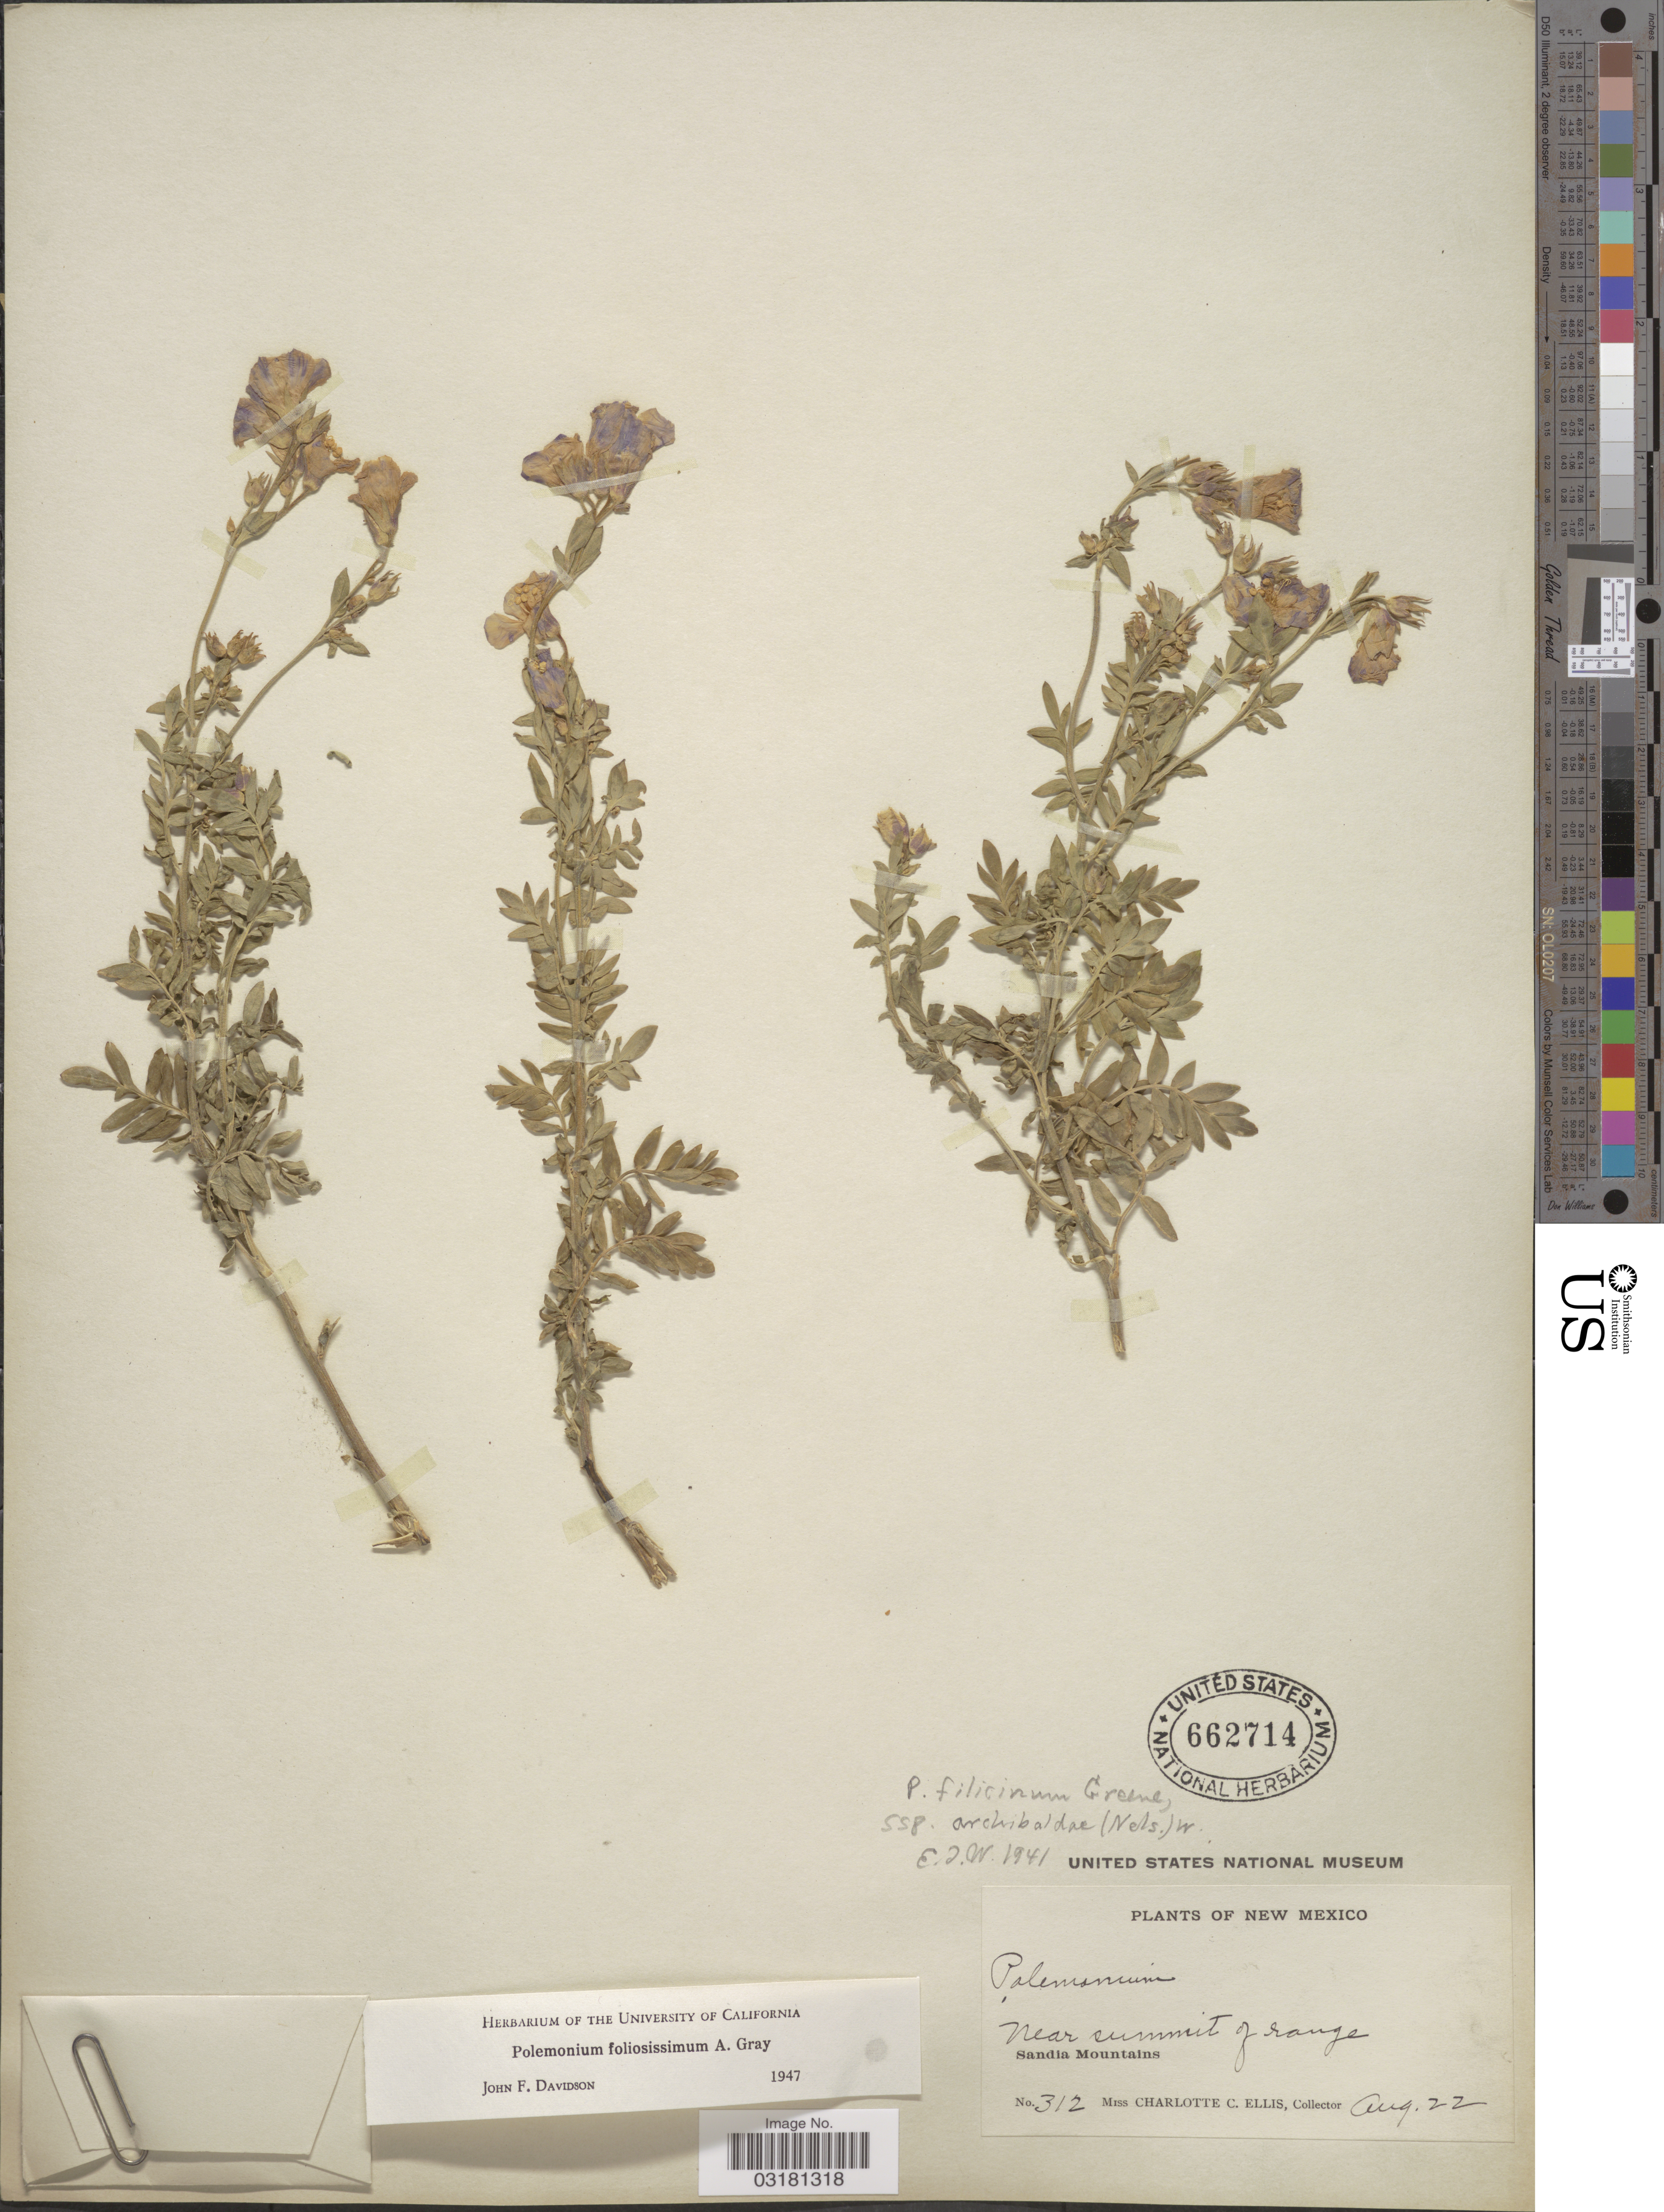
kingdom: Plantae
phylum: Tracheophyta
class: Magnoliopsida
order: Ericales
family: Polemoniaceae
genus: Polemonium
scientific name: Polemonium foliosissimum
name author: A. Gray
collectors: C. C. Ellis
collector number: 312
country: United States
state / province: New Mexico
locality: Near summit of range. Sandia Mountains.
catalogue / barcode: US 662714